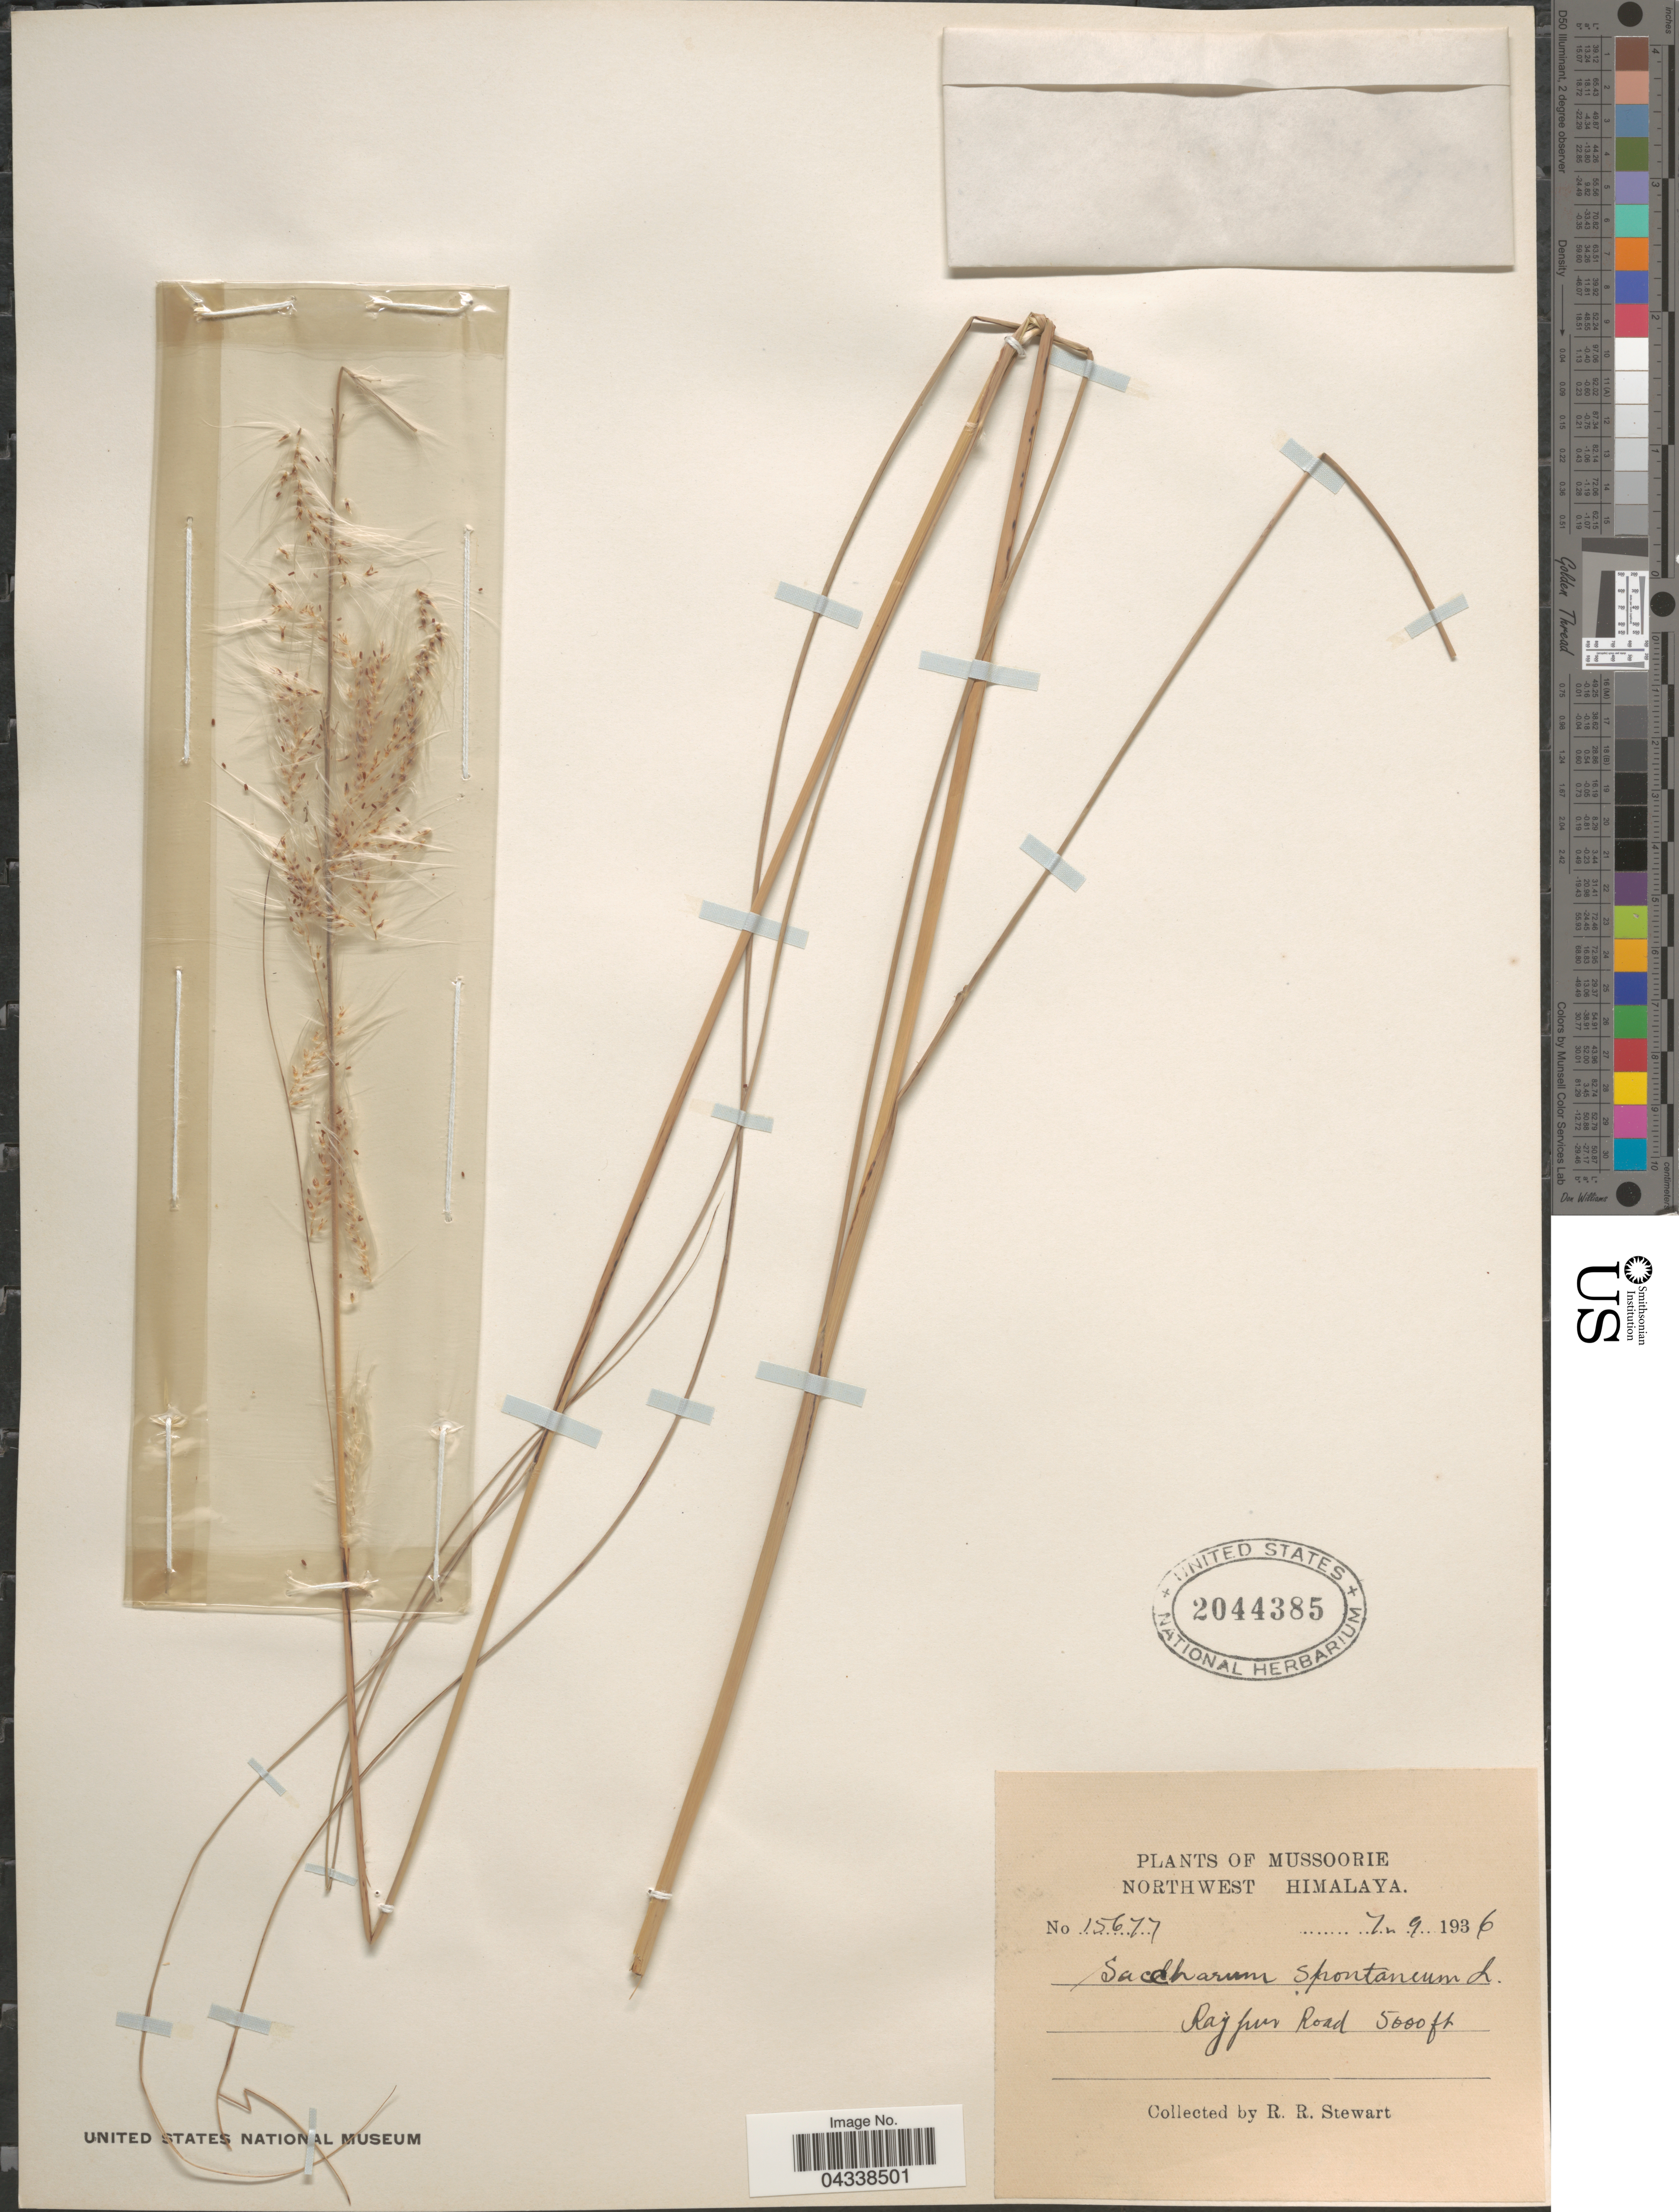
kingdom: Plantae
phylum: Tracheophyta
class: Liliopsida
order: Poales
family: Poaceae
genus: Saccharum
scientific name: Saccharum spontaneum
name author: L.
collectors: R. Stewart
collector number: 15677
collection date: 1936-09-07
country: India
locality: Mussoorie. Northwest Himalaya. Rajpur Road.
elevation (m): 1524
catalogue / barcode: US 2044385